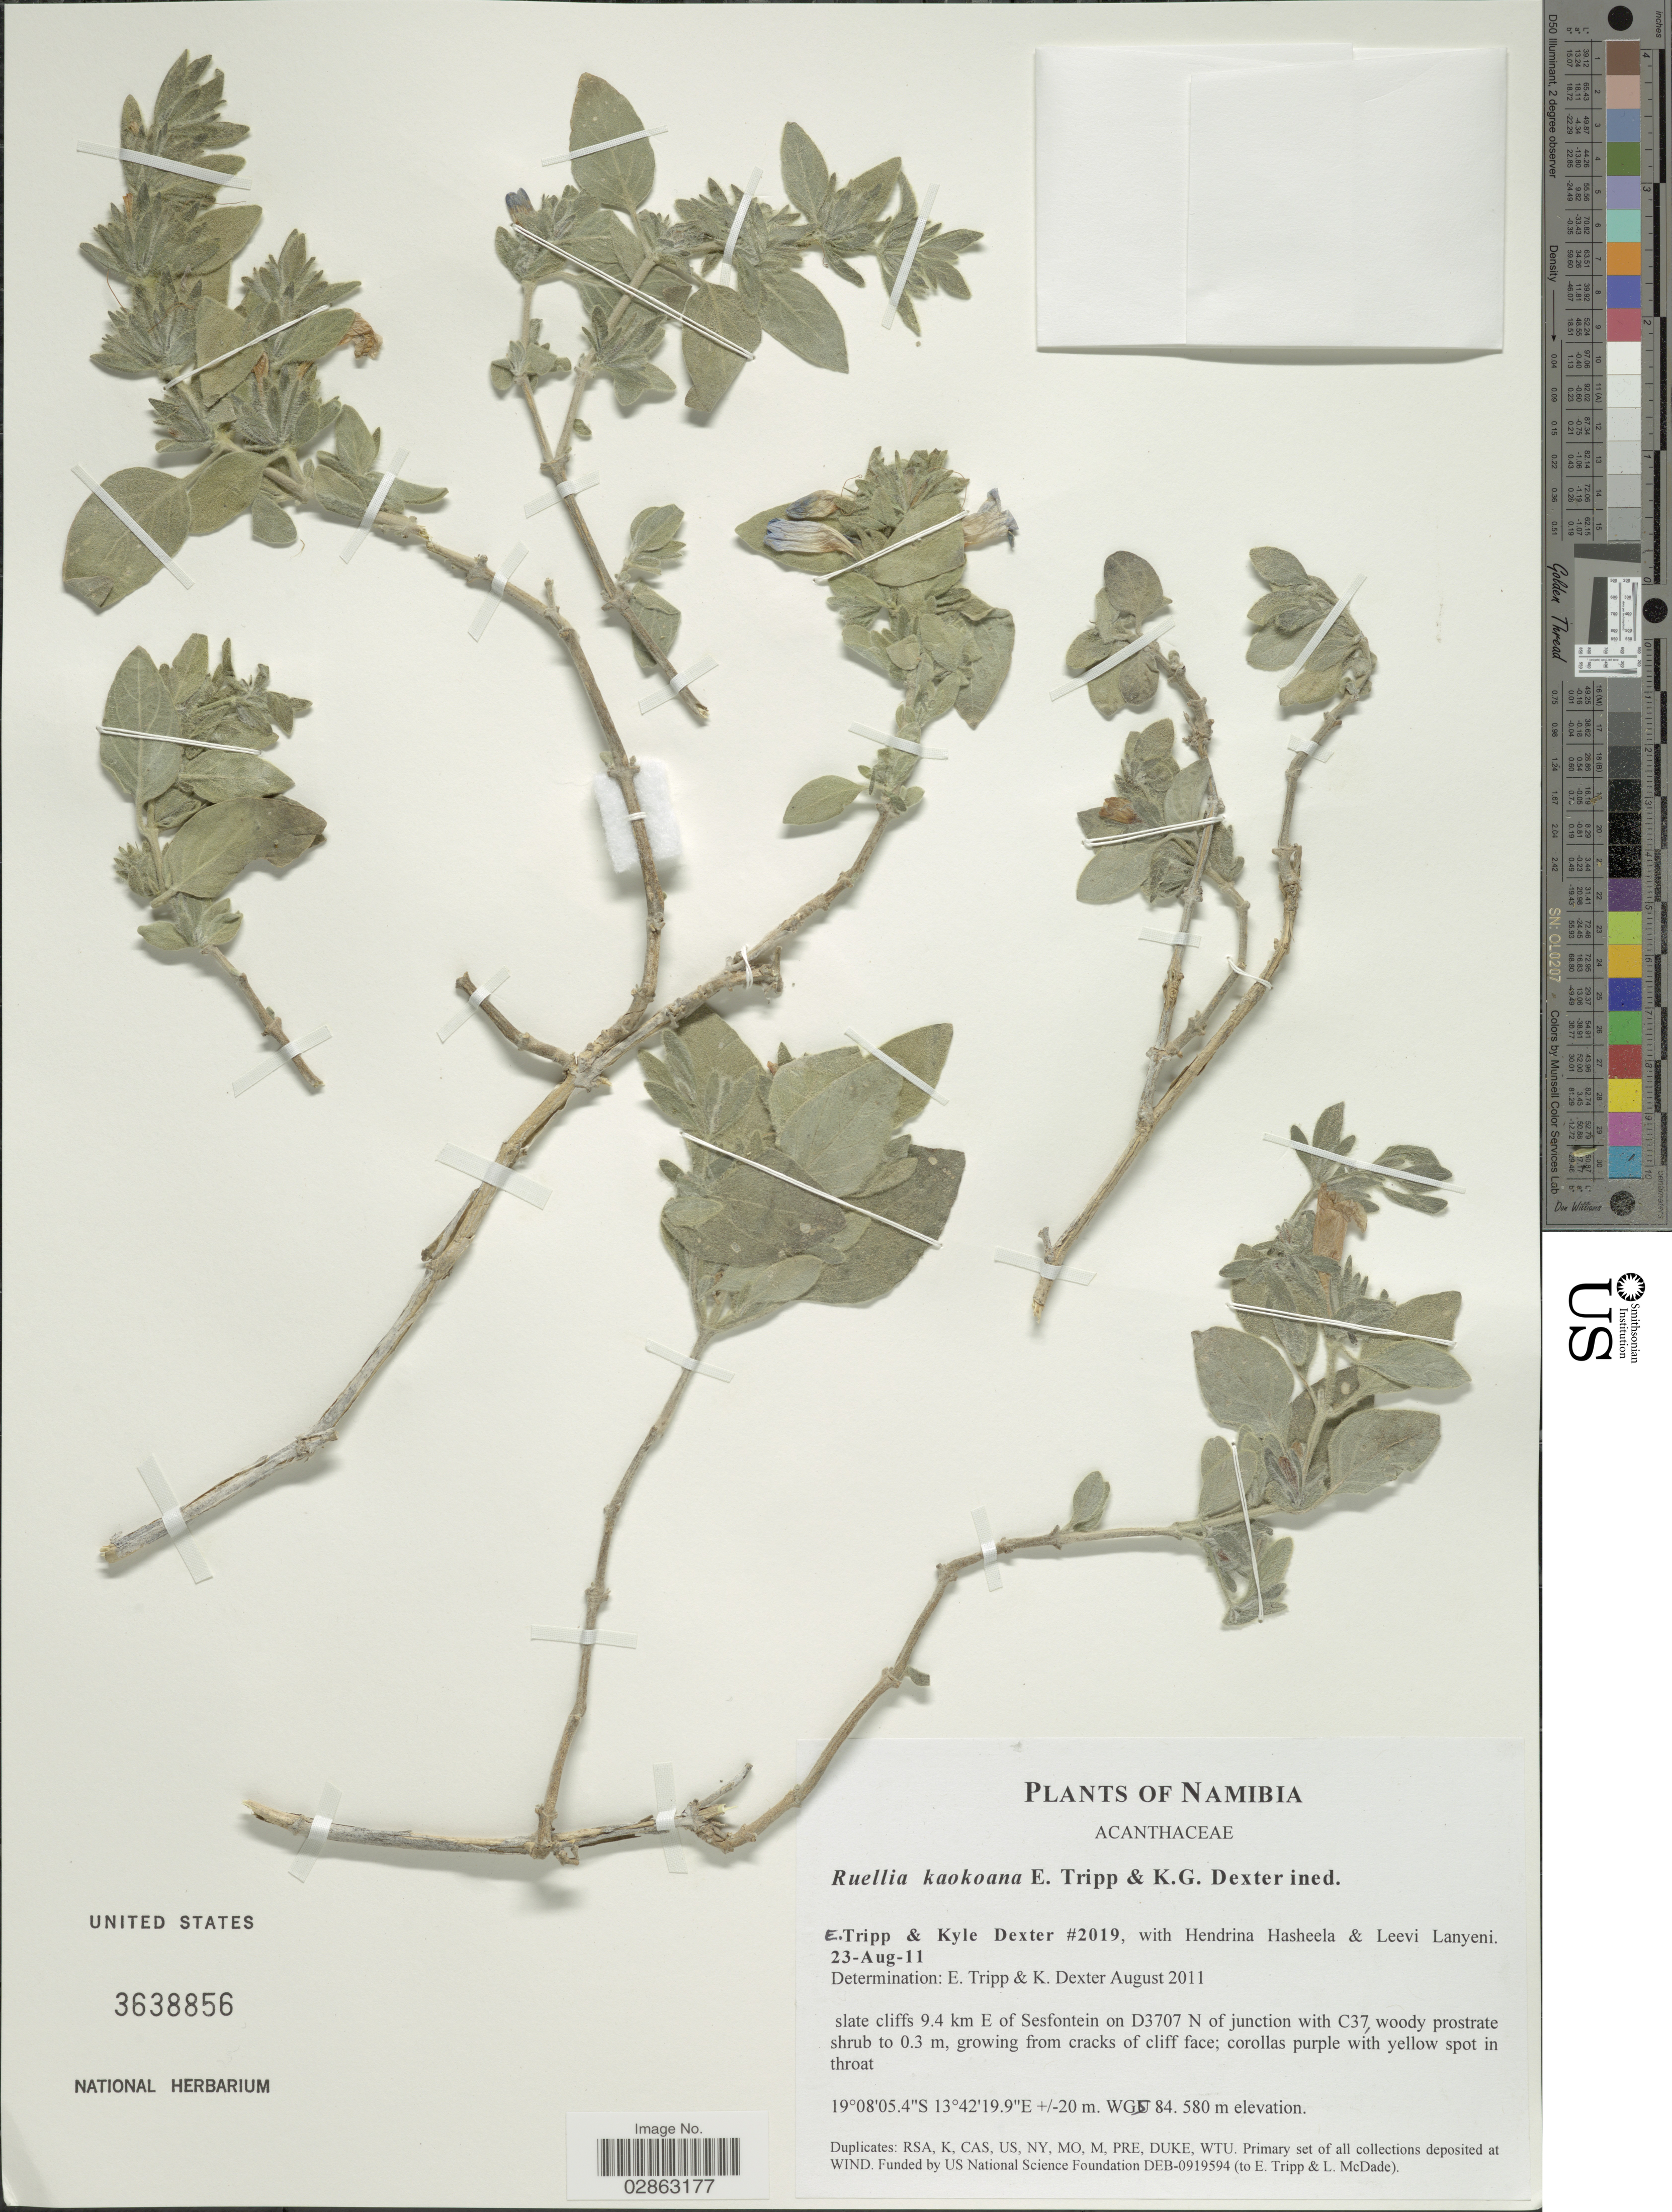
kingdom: Plantae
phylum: Tracheophyta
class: Magnoliopsida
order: Lamiales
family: Acanthaceae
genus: Ruellia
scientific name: Ruellia kaokoana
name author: E.A. Tripp & K.G.Dexter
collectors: E. Tripp, K. Dexter, H. Hasheela & L. Lanyeni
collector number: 2019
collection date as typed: Transcribed d/m/y: 23/8/11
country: Namibia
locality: Slate cliffs 9.4 km E of Sesfontein on D3707 N of junction with C37.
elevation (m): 580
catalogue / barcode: US 3638856